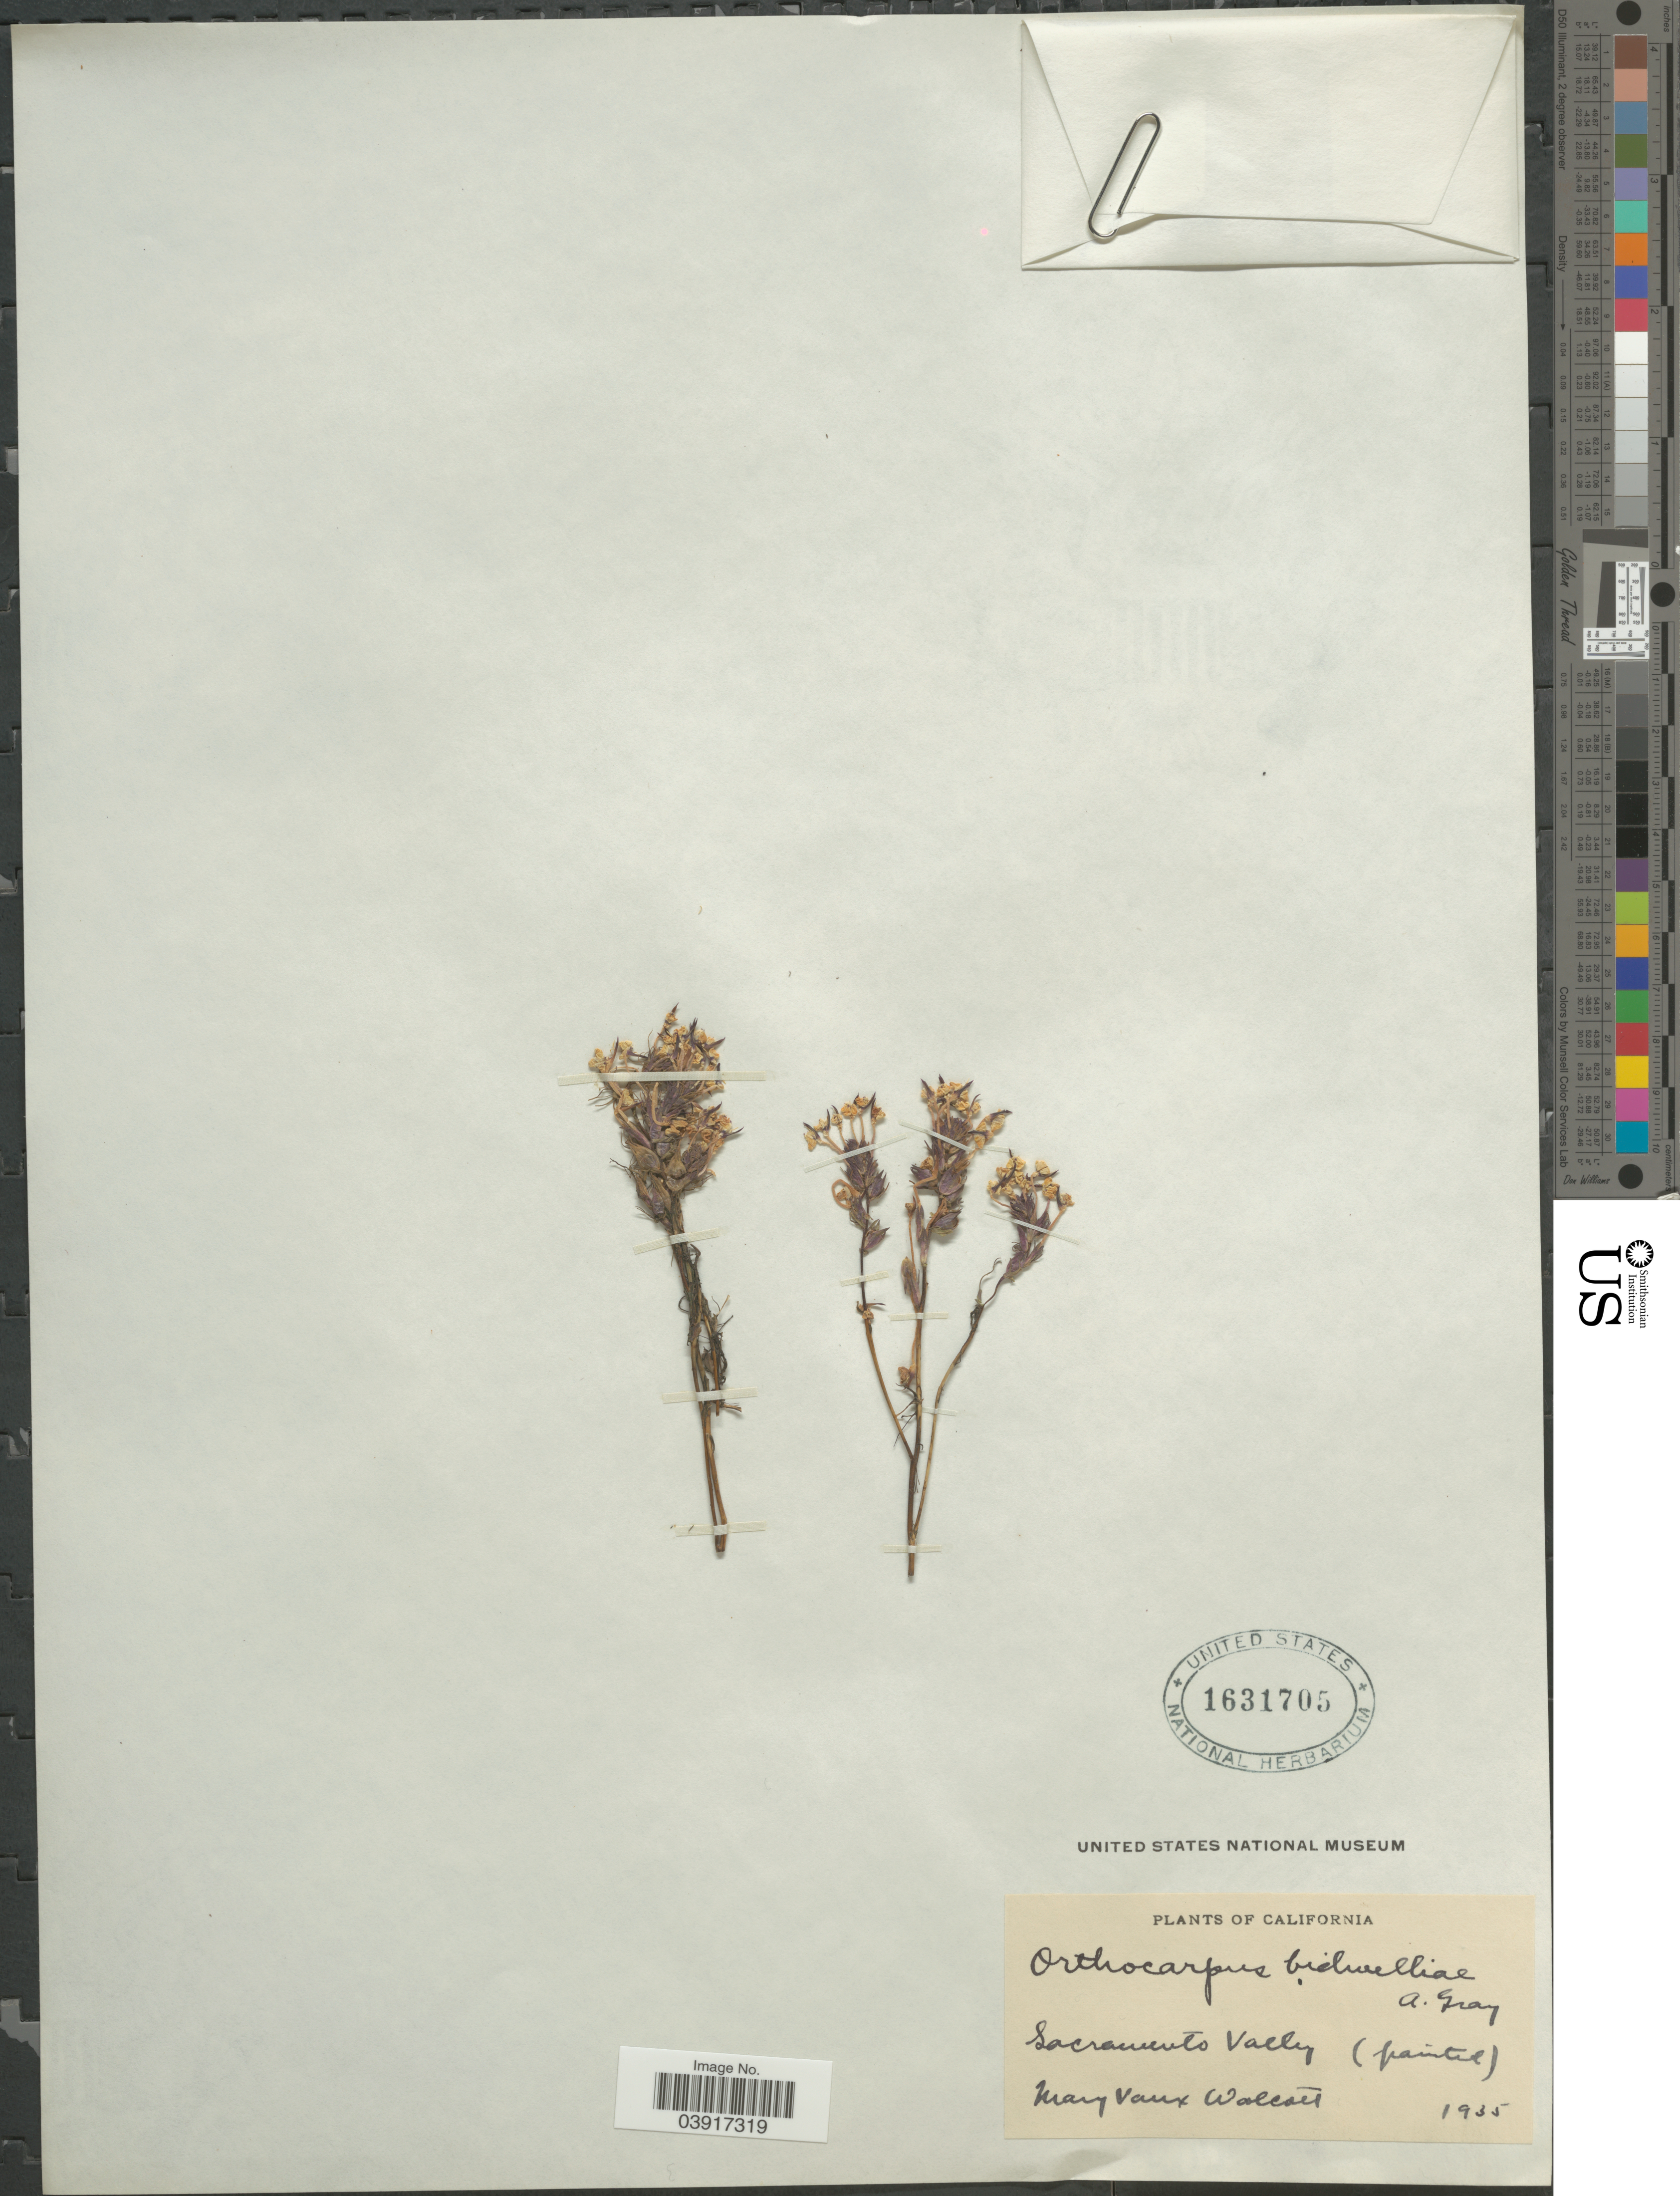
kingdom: Plantae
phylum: Tracheophyta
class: Magnoliopsida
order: Lamiales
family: Orobanchaceae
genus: Orthocarpus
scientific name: Orthocarpus erianthus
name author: Benth.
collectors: M. Walcott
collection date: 1935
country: United States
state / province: California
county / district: Sacramento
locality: Sacramento Valley.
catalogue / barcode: US 1631705